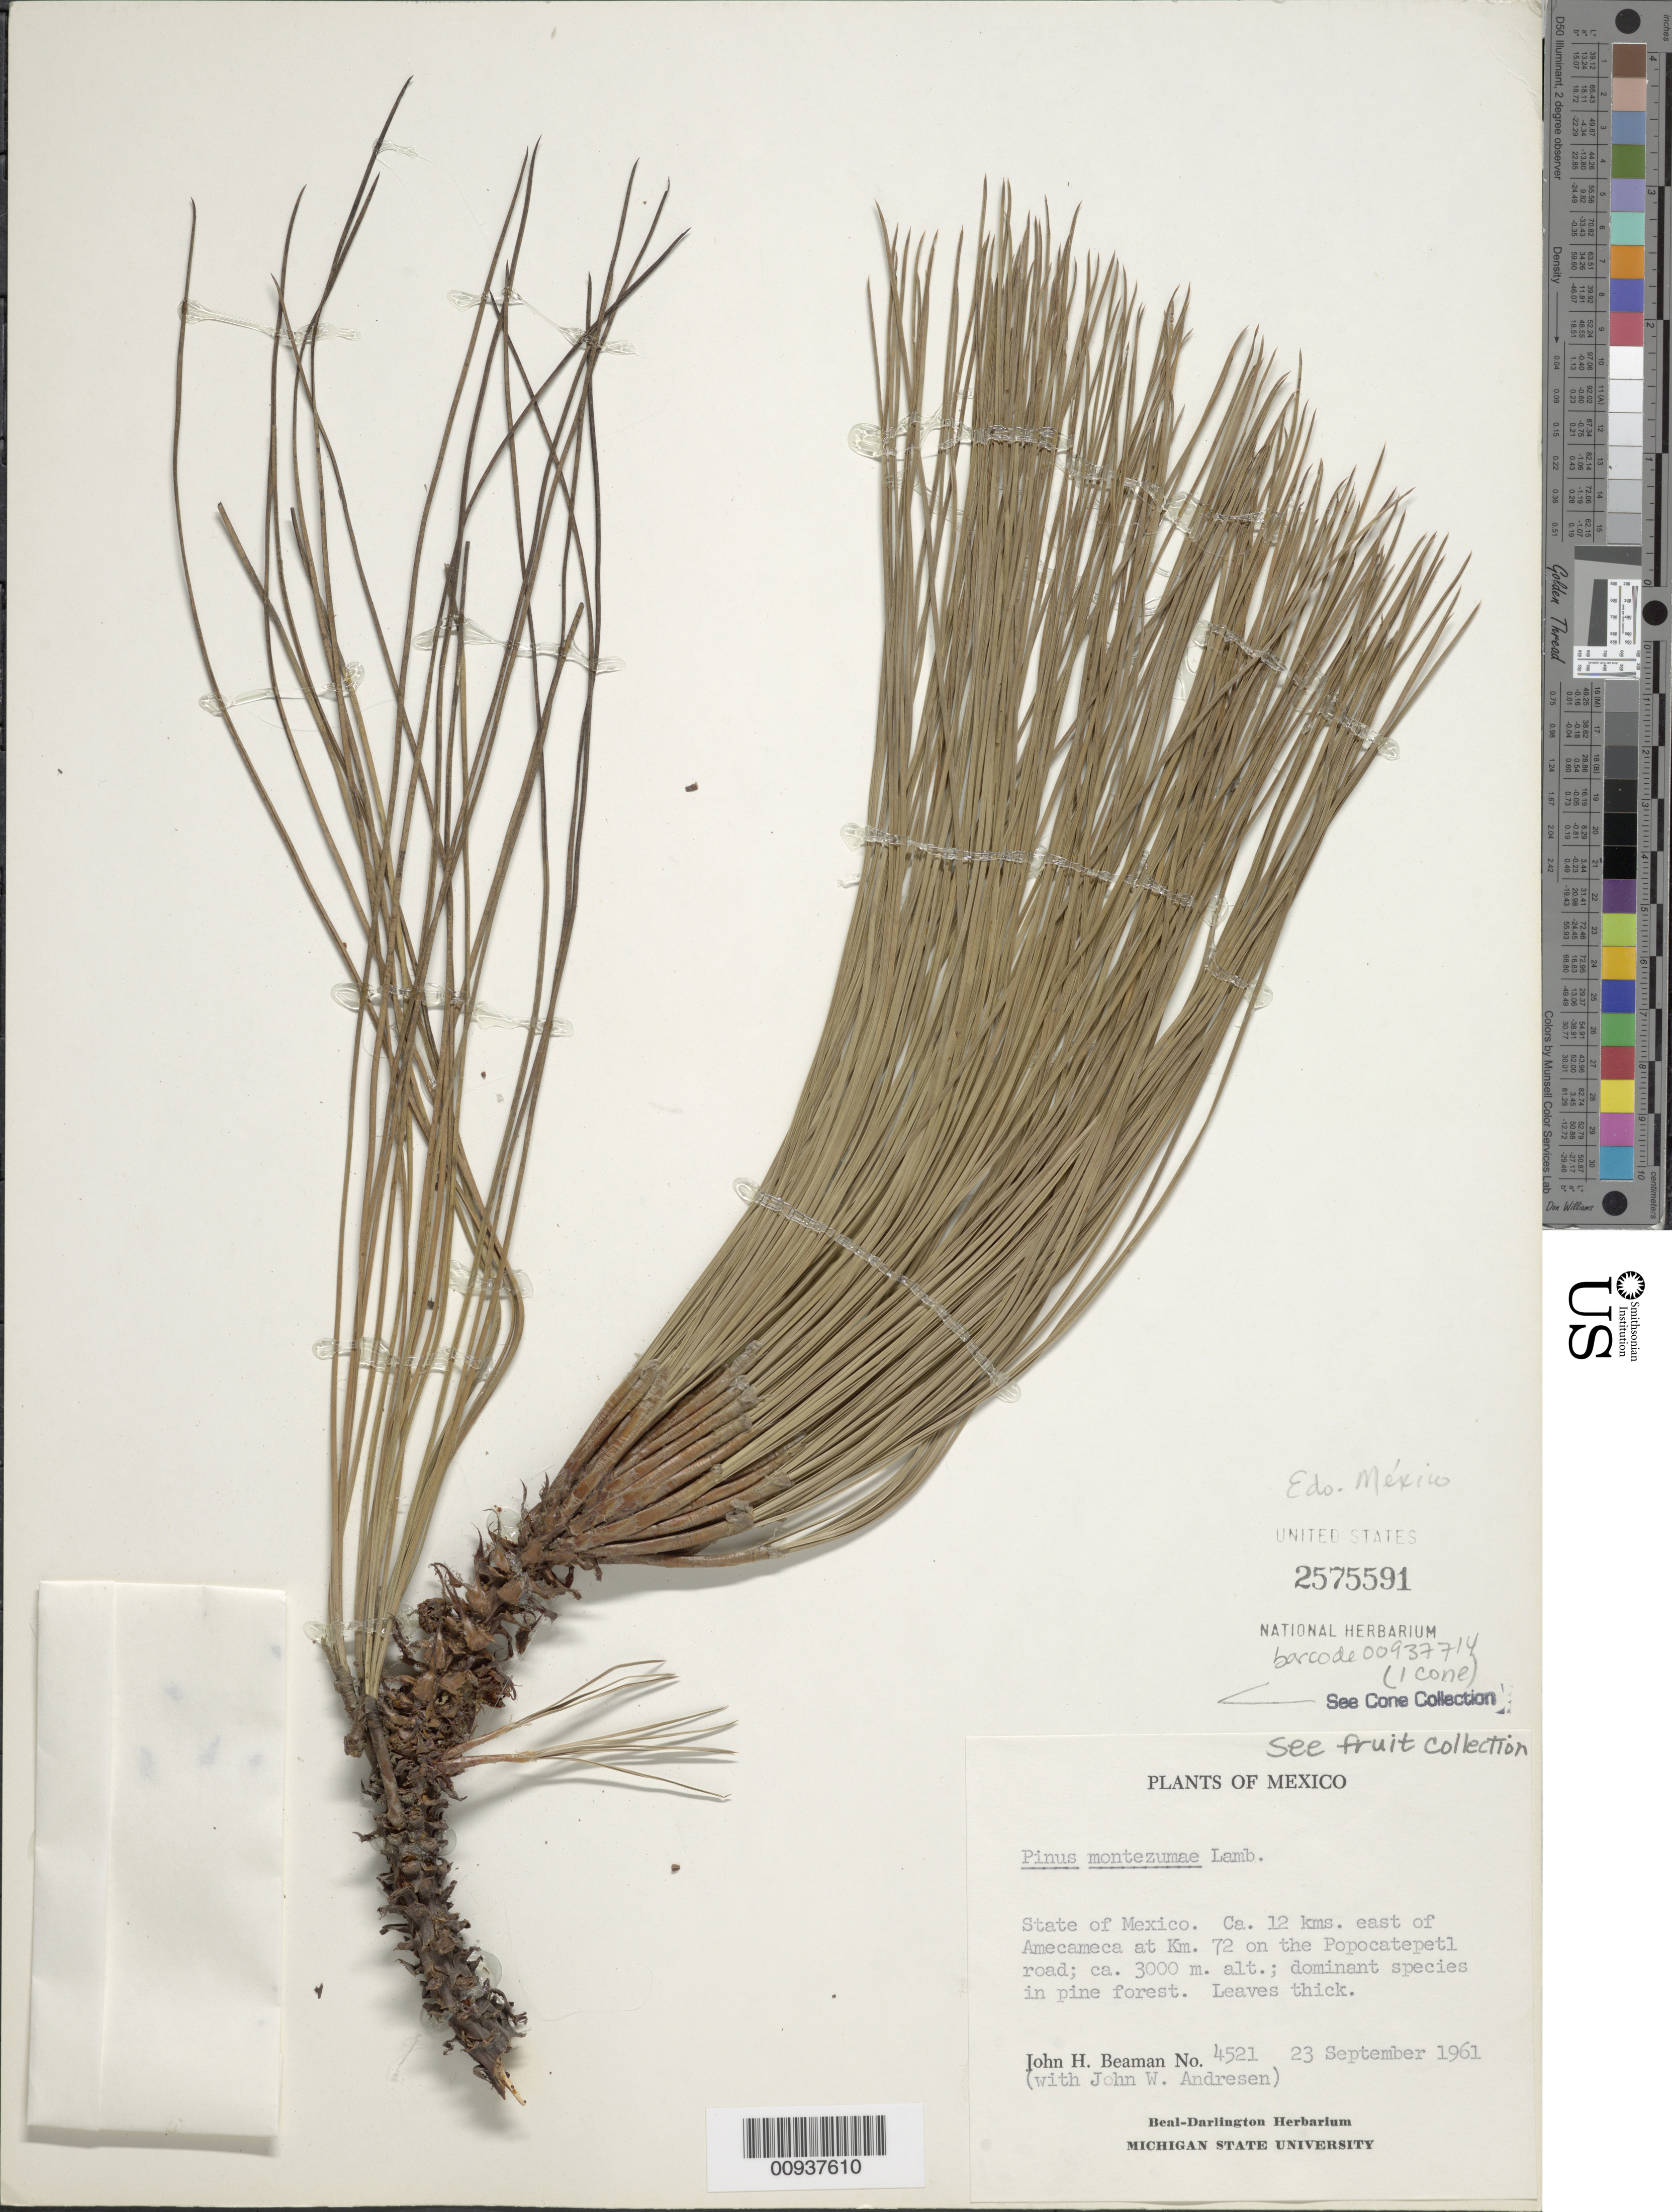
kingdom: Plantae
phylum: Tracheophyta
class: Pinopsida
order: Pinales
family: Pinaceae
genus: Pinus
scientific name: Pinus montezumae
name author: Lamb.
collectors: J. H. Beaman & J. Andrésen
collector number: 4521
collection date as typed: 23 Sep 1961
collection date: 1961-09-23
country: Mexico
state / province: México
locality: Ca. 12 km. east of Amecameca at km. 72 on the Popocatepetl road.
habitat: Dominant species in pine forest.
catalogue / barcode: US 2575591